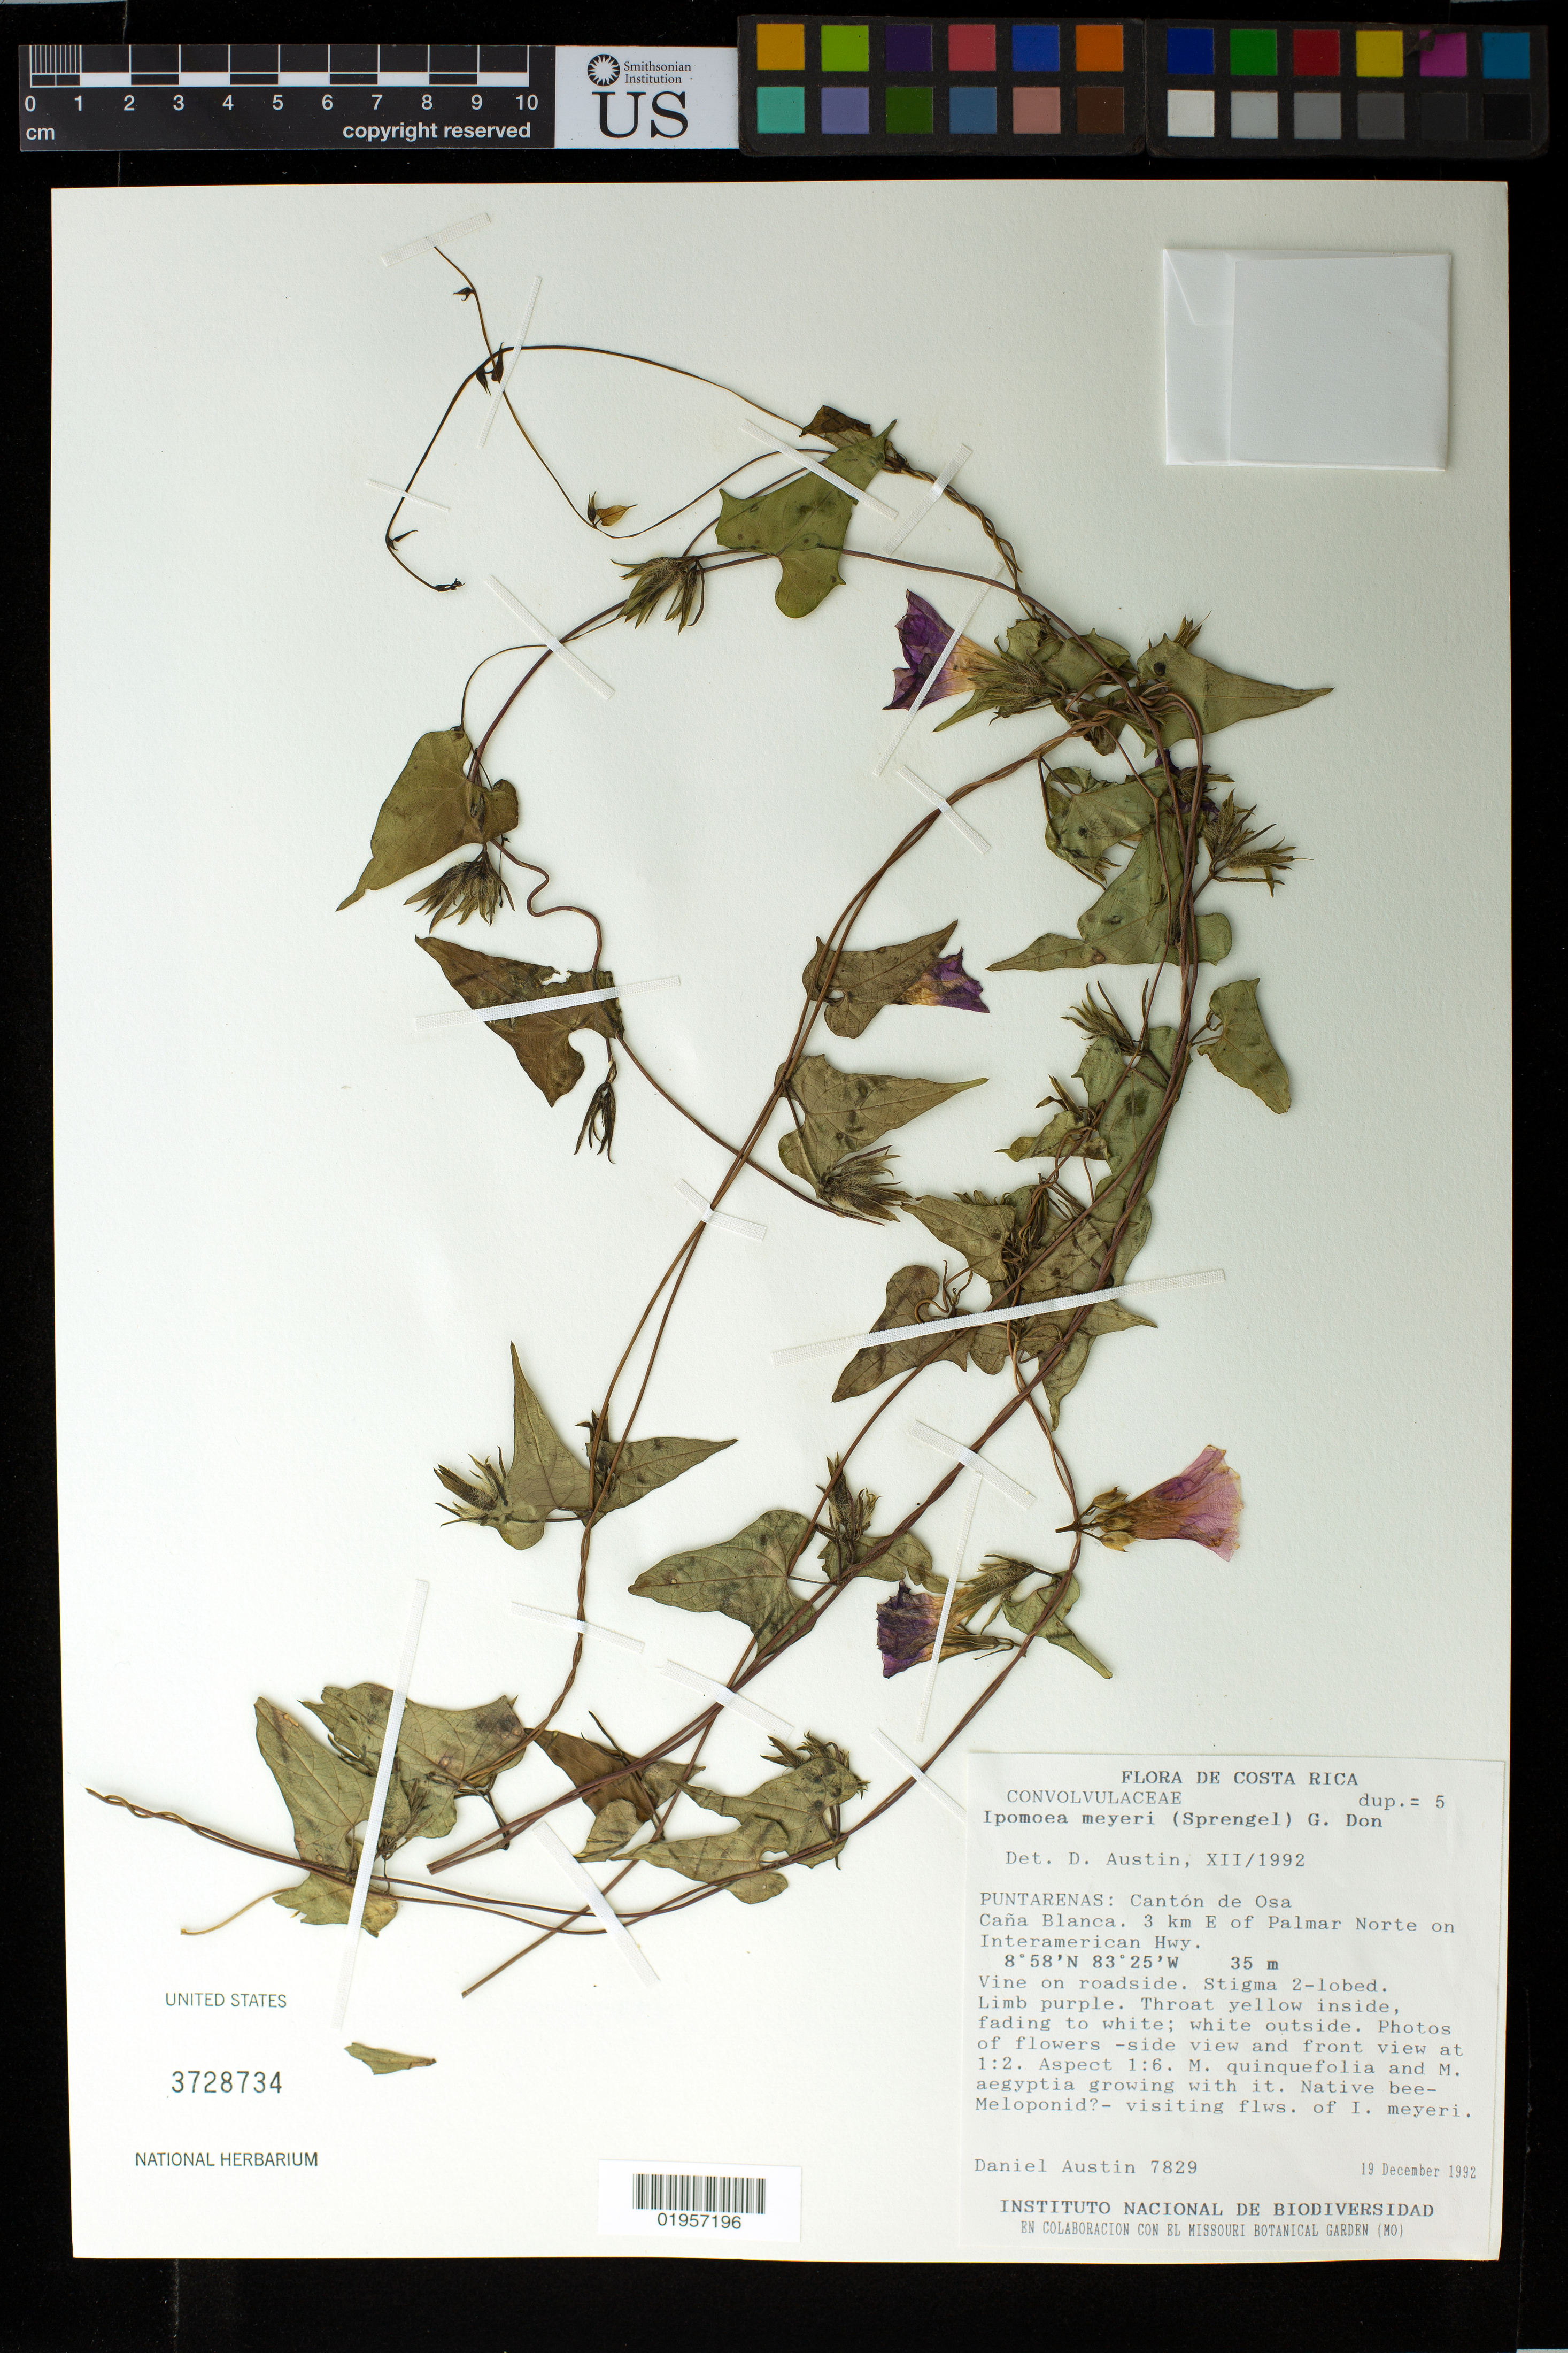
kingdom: Plantae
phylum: Tracheophyta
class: Magnoliopsida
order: Solanales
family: Convolvulaceae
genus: Ipomoea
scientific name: Ipomoea meyeri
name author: (Spreng.) G. Don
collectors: D. Austin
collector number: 7829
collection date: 1992-12-19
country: Costa Rica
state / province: Puntarenas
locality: Canton de Osa, Cana Blanca, 3 km E of Palmar Norte on Interamerican Hwy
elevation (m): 35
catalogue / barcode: US 3728734